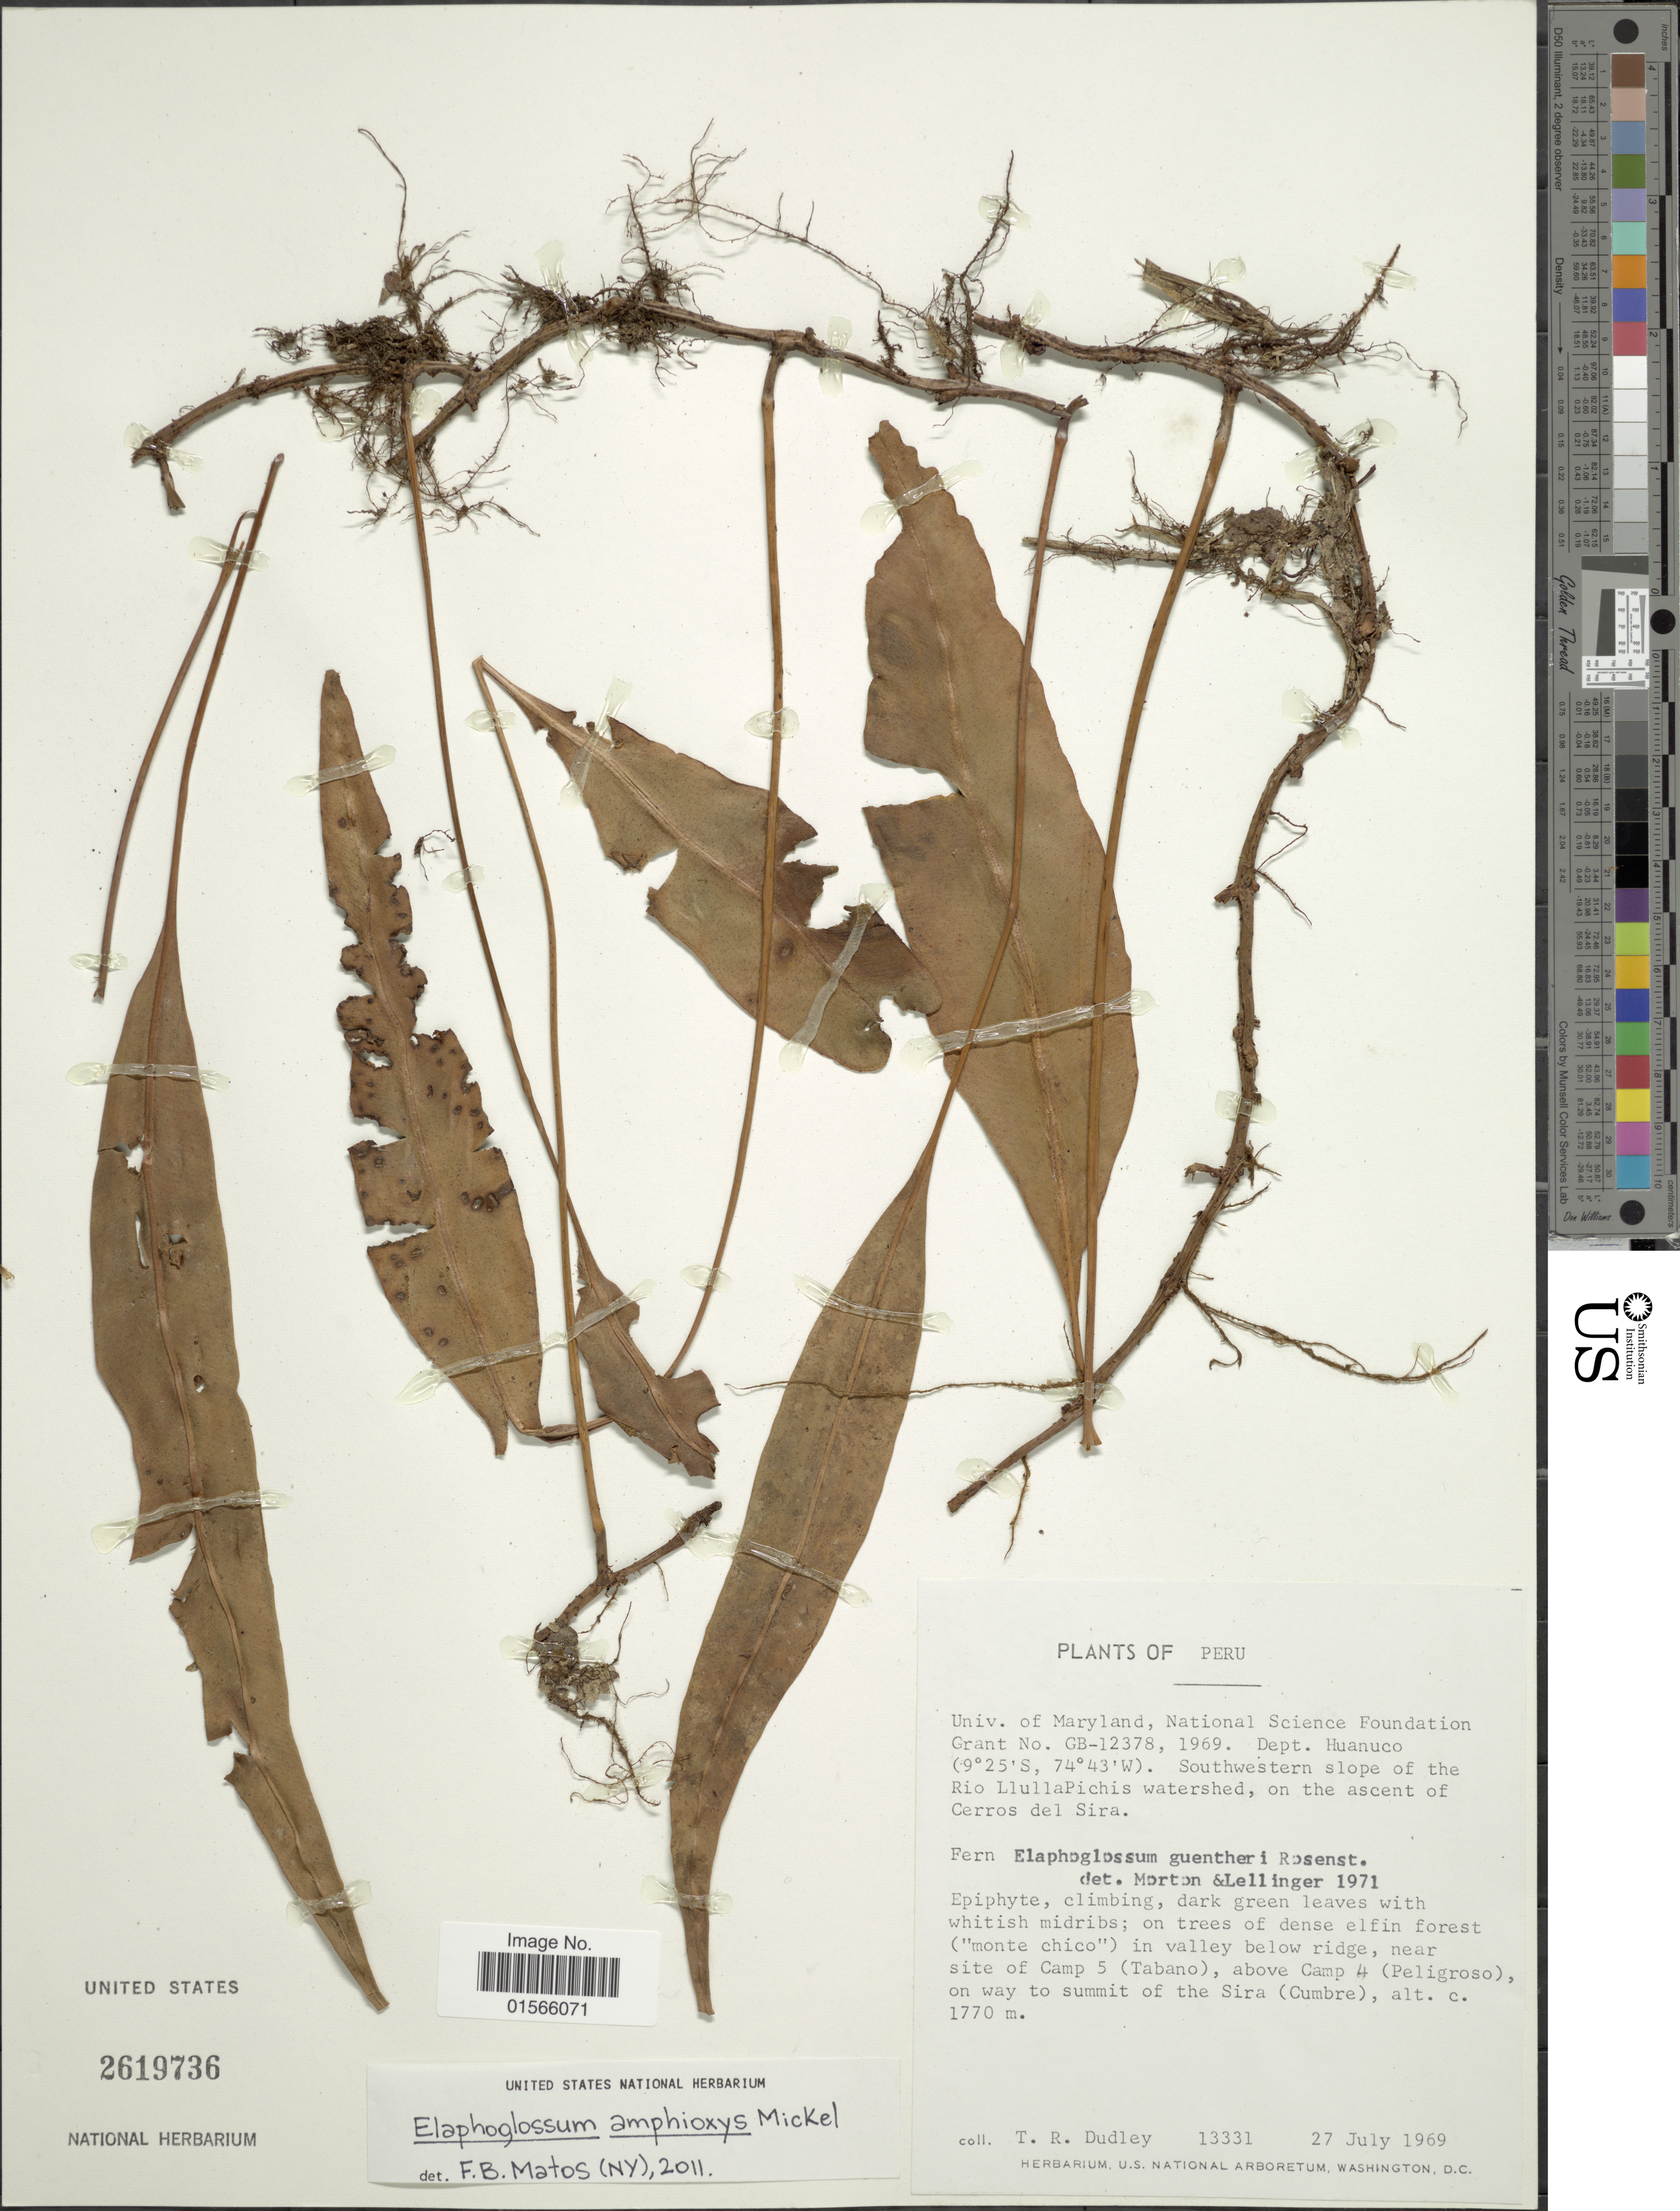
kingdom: Plantae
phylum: Tracheophyta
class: Polypodiopsida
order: Polypodiales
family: Dryopteridaceae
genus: Elaphoglossum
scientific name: Elaphoglossum amphioxys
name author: Mickel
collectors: T. R. Dudley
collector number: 13331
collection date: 1969-07-27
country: Peru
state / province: Huánuco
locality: Depto. Huanuco, Southwestern slope of the Rio LlullaPichis watershed, on the ascent of Cerros del Sira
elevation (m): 1770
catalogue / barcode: US 2619736